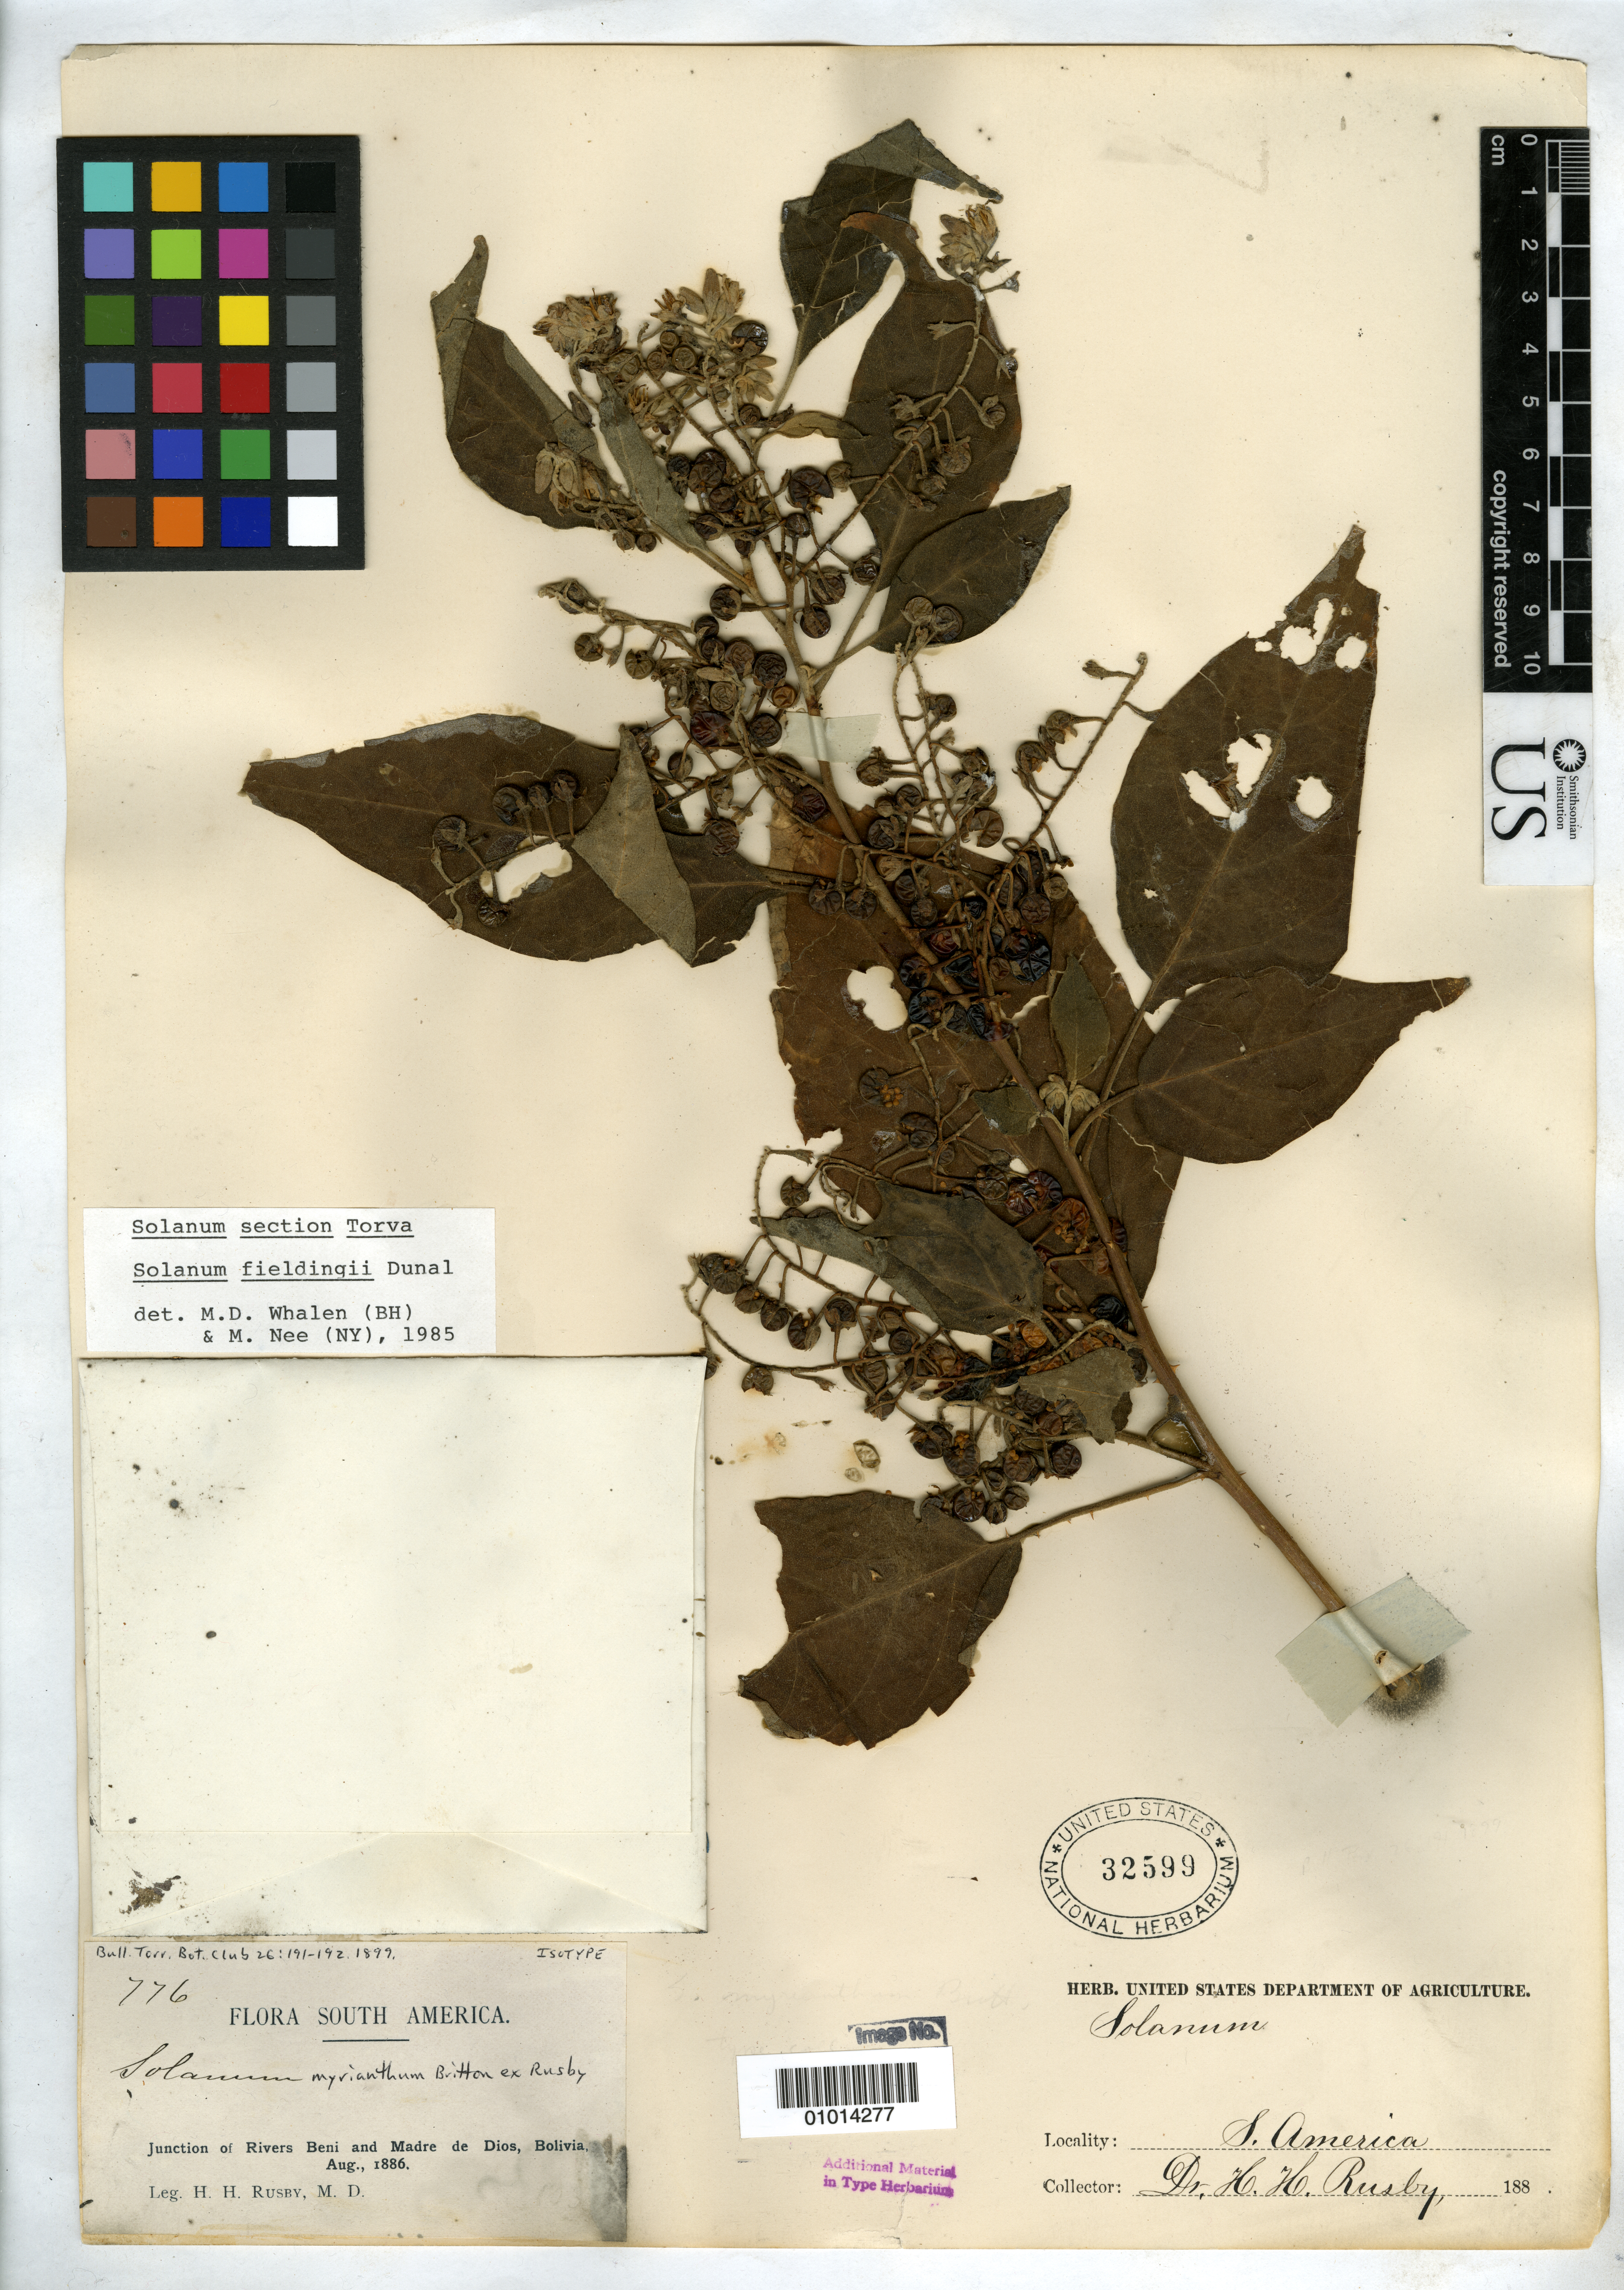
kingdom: Plantae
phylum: Tracheophyta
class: Magnoliopsida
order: Solanales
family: Solanaceae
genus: Solanum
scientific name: Solanum myrianthum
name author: Britton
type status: Type Collection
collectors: H. H. Rusby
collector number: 776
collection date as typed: Aug 1886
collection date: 1886-08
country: Bolivia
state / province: Beni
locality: Junction of Rivers Beni and Madre de Dios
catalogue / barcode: US 32599